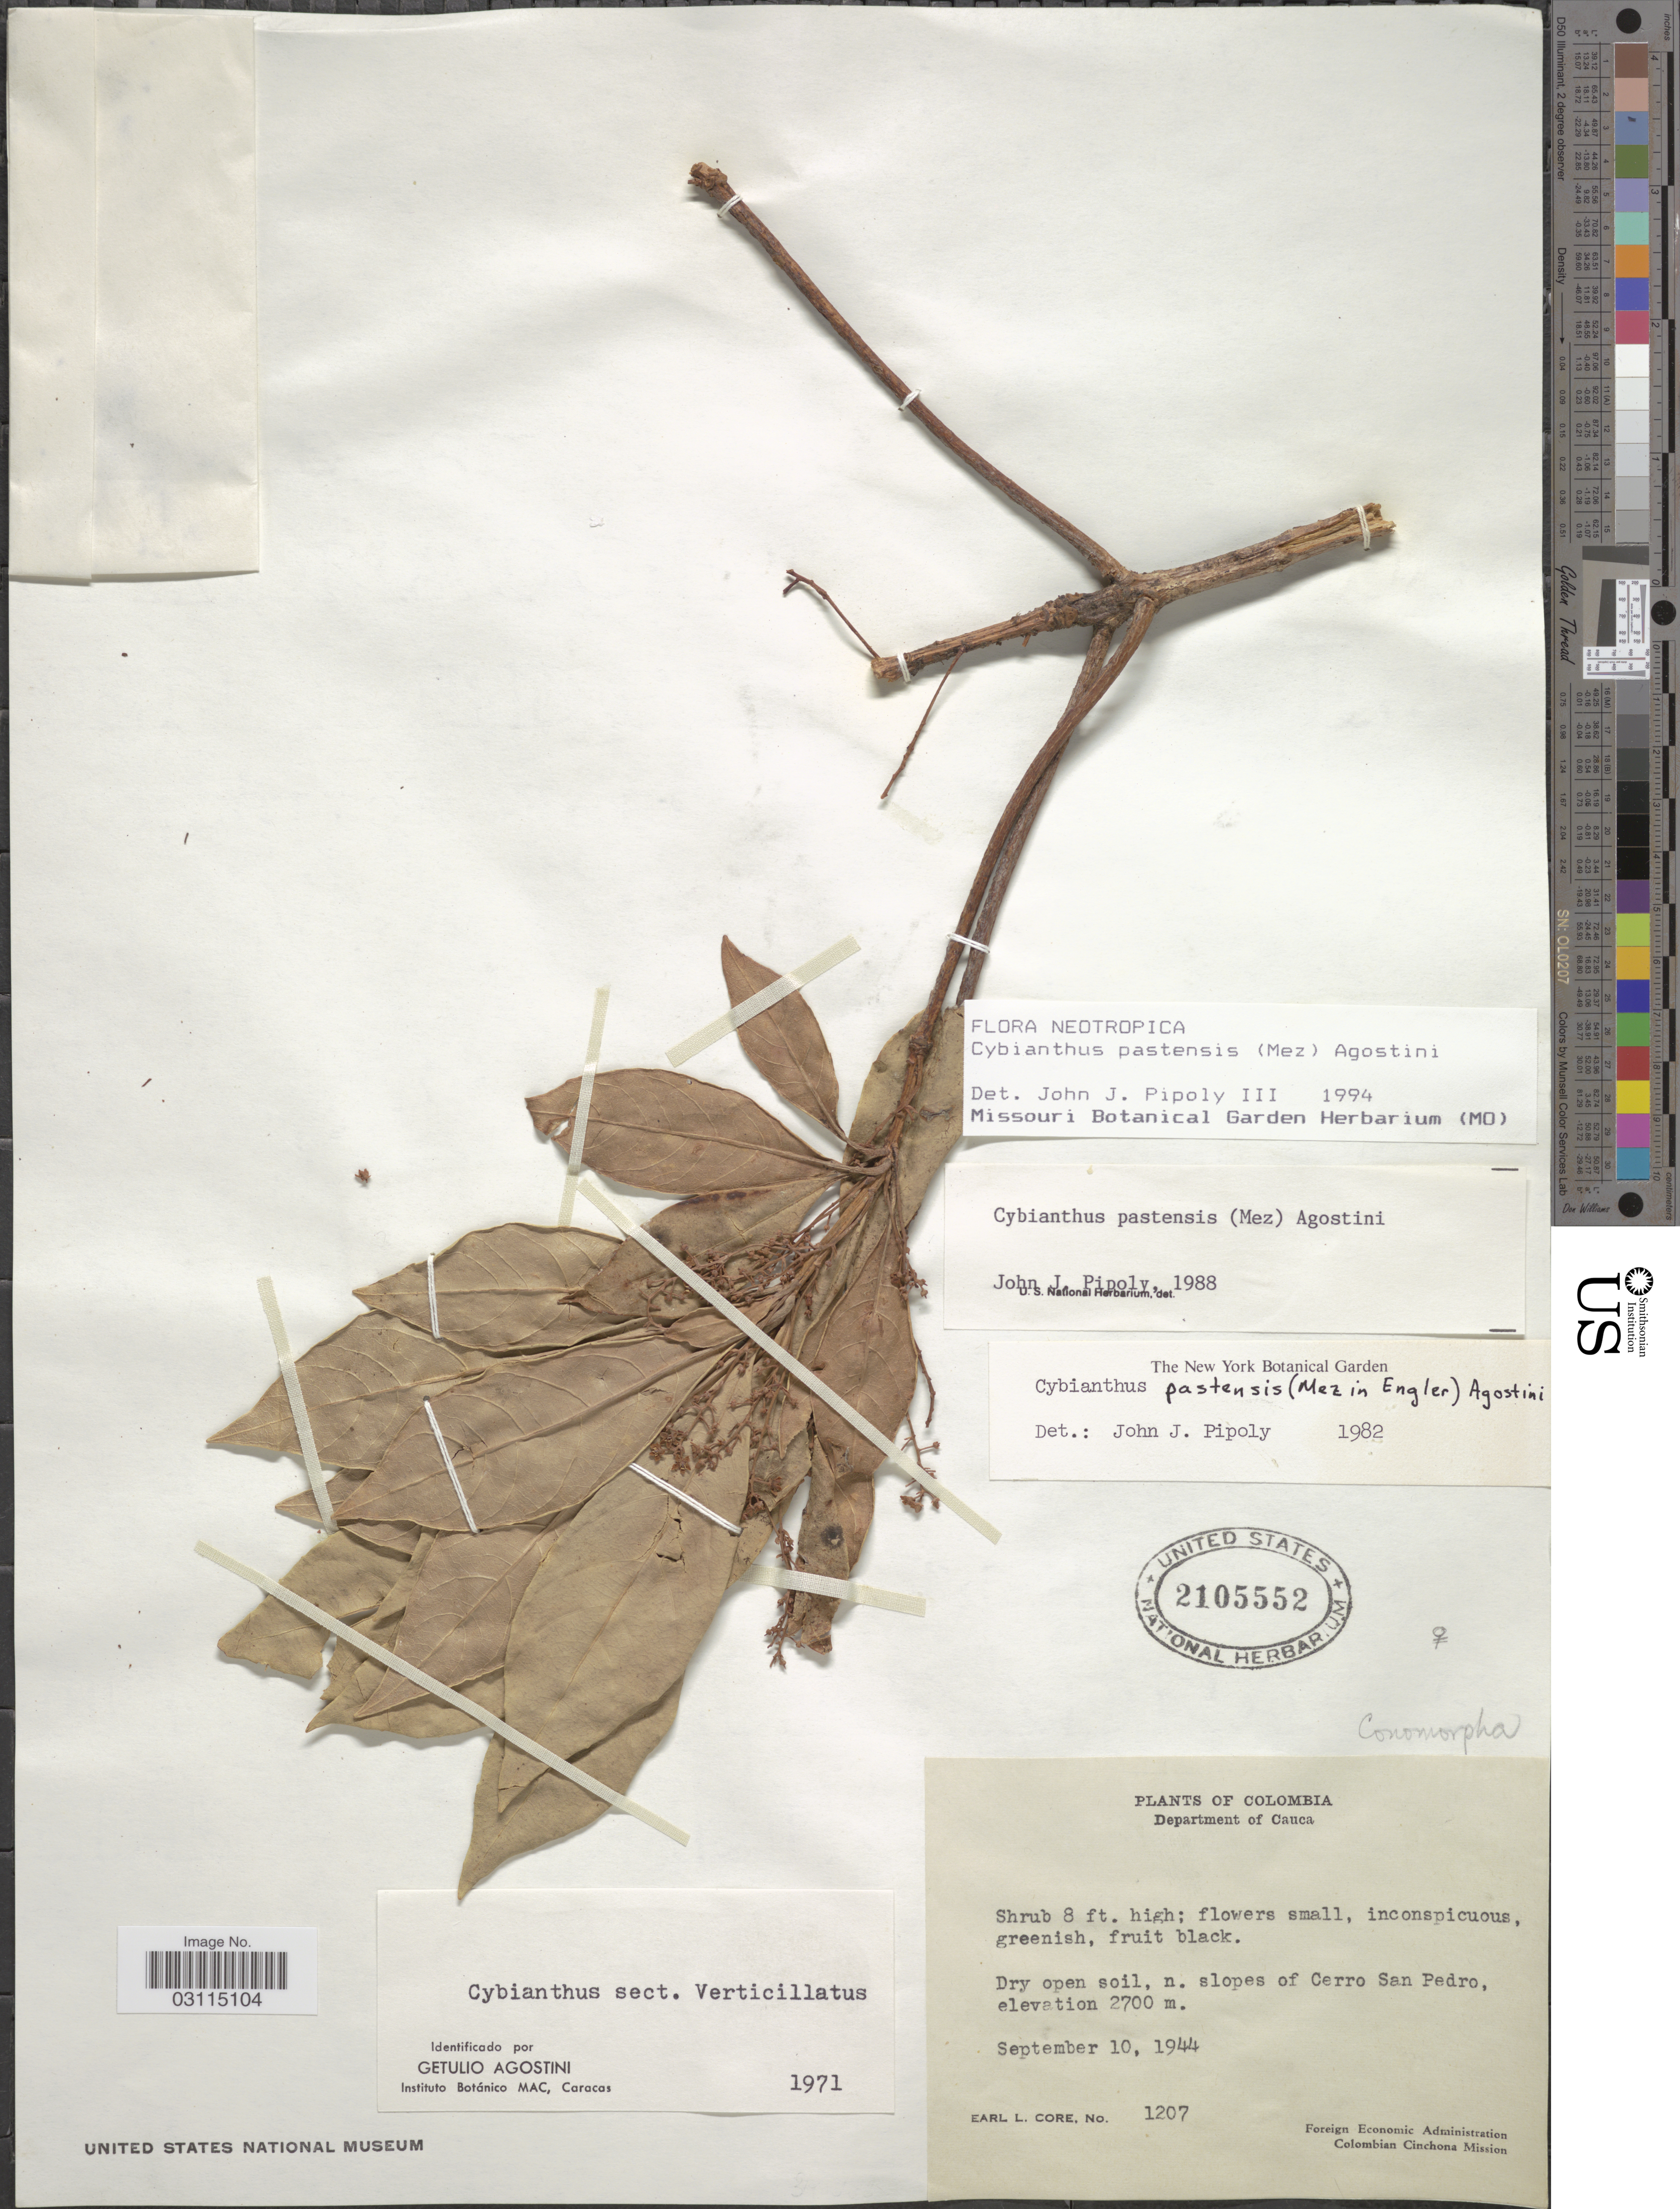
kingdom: Plantae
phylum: Tracheophyta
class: Magnoliopsida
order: Ericales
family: Primulaceae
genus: Cybianthus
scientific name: Cybianthus pastensis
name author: (Mez) G. Agostini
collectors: E. L. Core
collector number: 1207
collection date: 1944-09-10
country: Colombia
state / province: Cauca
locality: Department of Cauca, Dry open soil, n. slopes of Cerro San Pedro.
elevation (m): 2700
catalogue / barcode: US 2105552